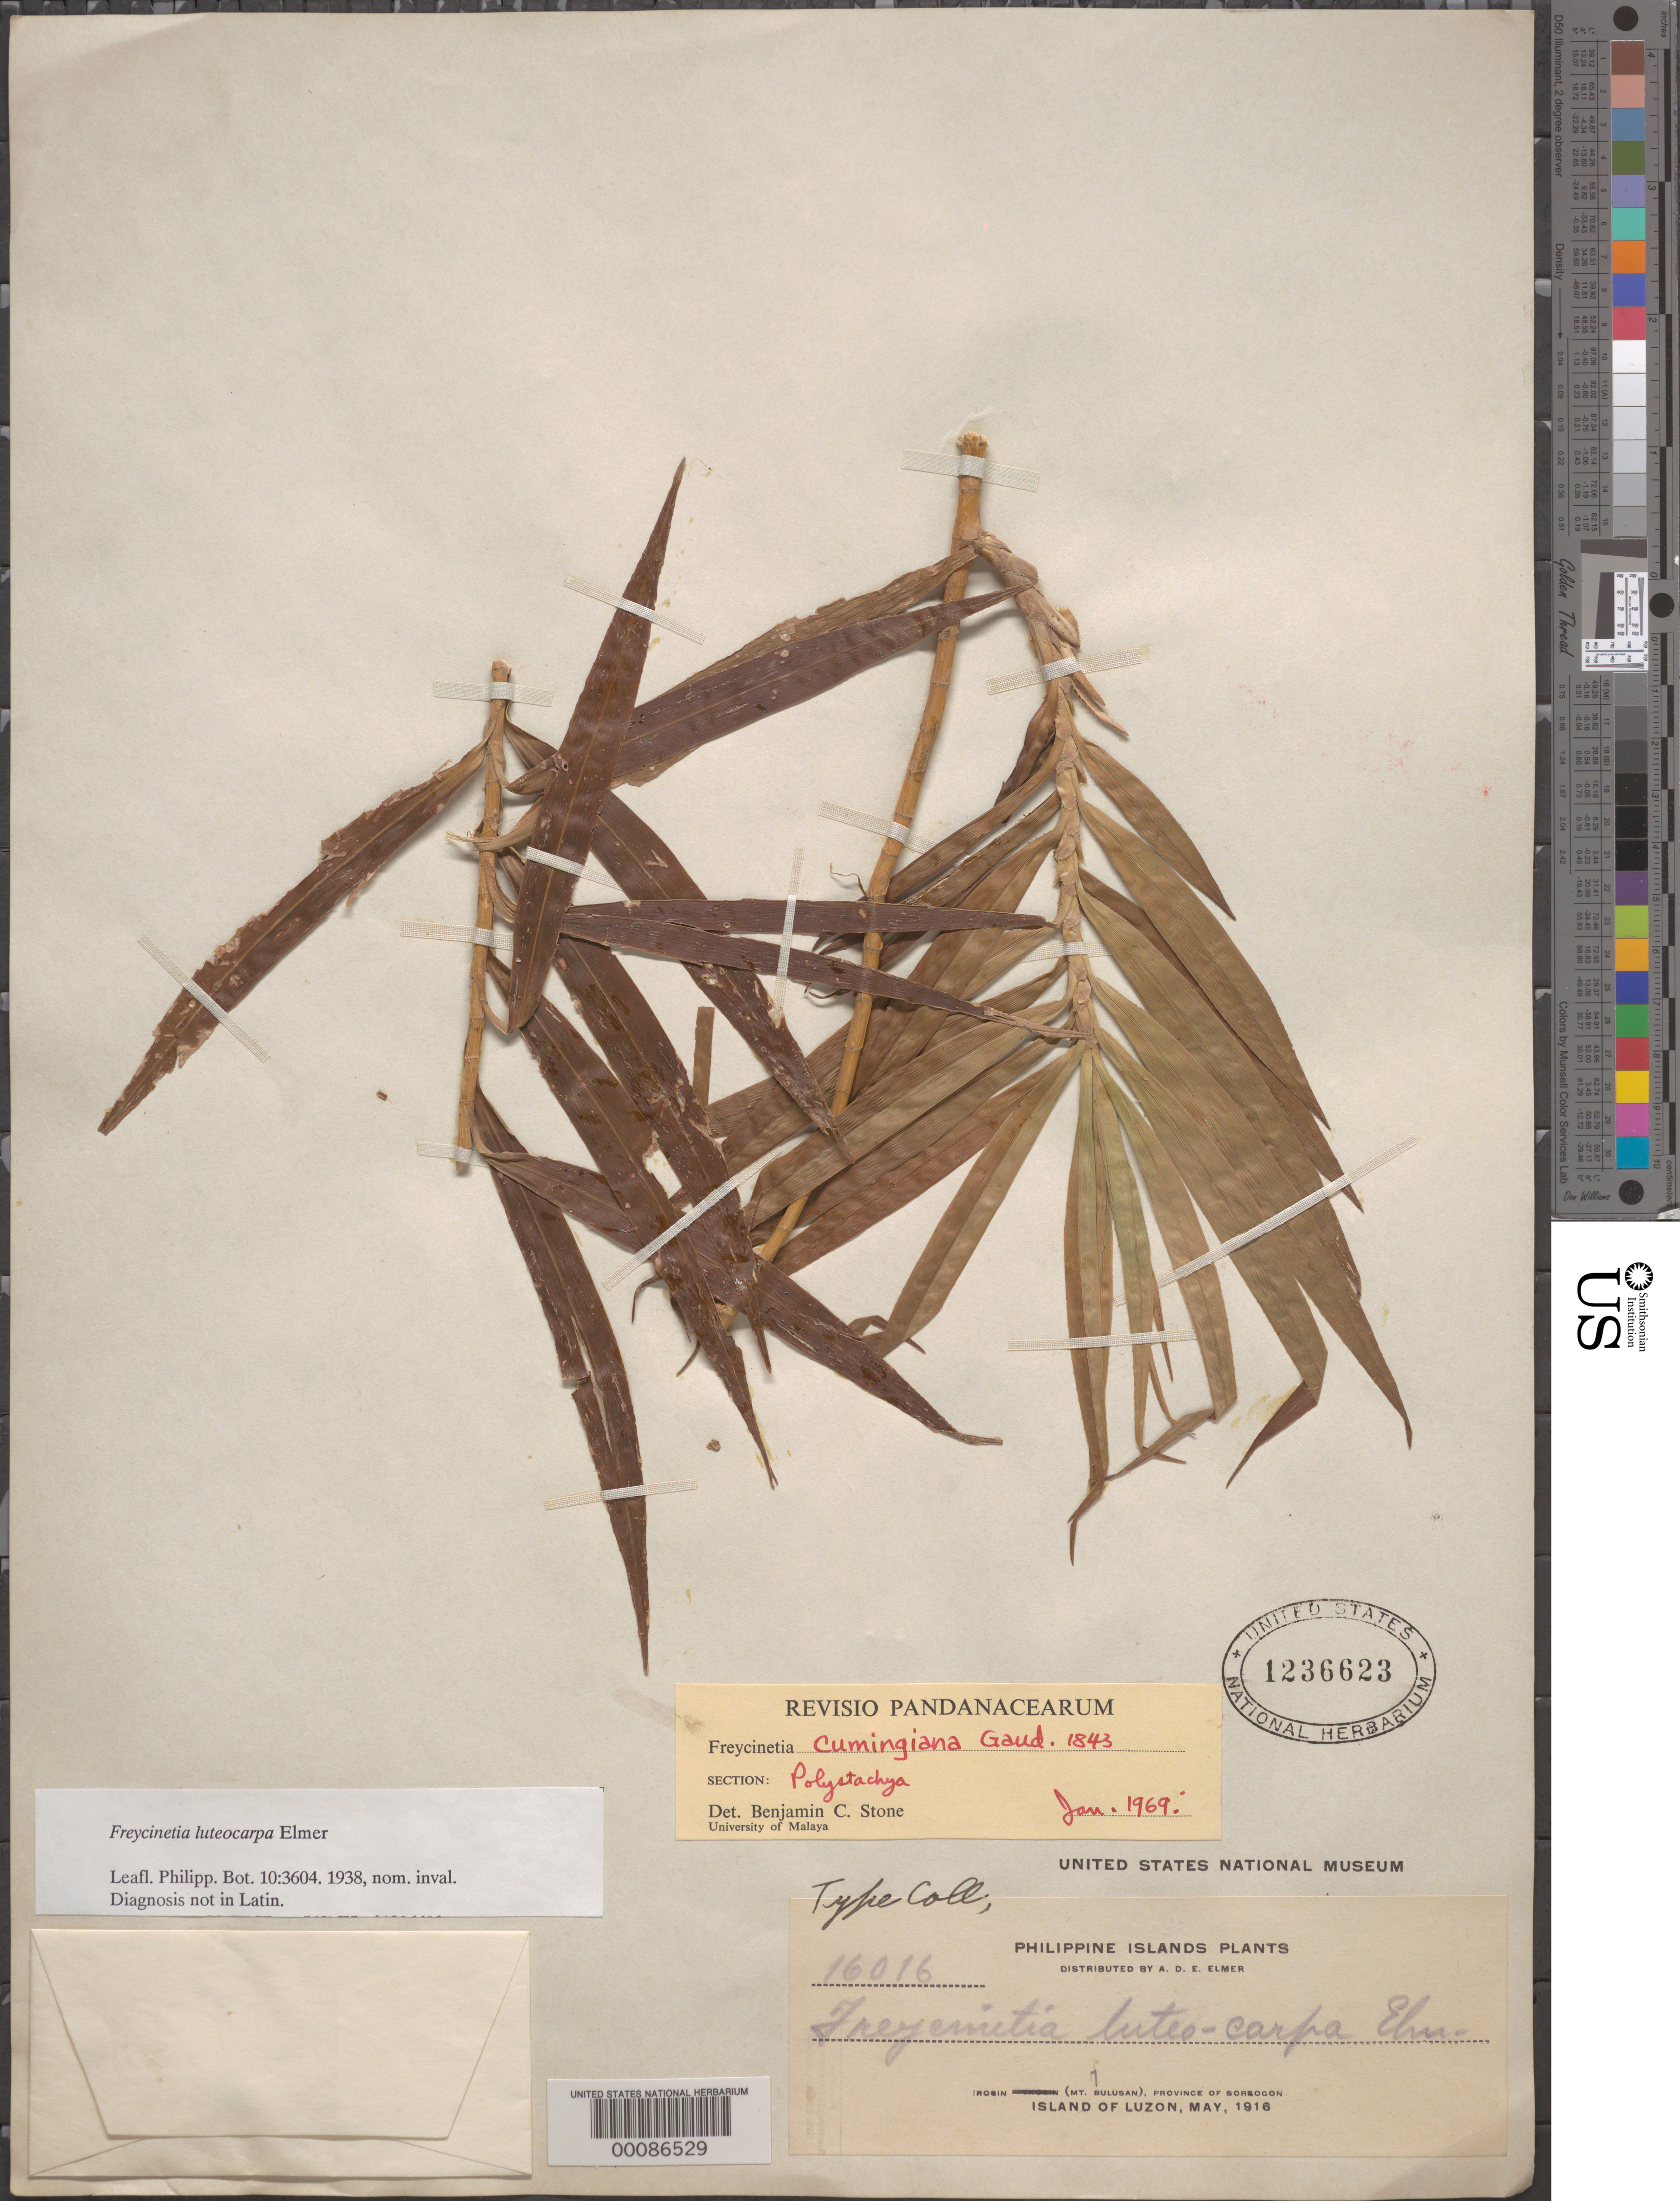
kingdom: Plantae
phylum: Tracheophyta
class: Liliopsida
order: Pandanales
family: Pandanaceae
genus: Freycinetia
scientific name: Freycinetia luteocarpa Elmer, nom. inval.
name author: Elmer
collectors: A. D. E. Elmer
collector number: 16016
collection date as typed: May 1916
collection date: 1916-05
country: Philippines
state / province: Bicol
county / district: Sorsogon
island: Luzon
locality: Irosin (Mt. Bulusan), Province of Sorsogon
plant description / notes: "Type" of Freycinetia luteocarpa Elmer, name not validly published (no Latin diagn. or descr.)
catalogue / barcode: US 1236623